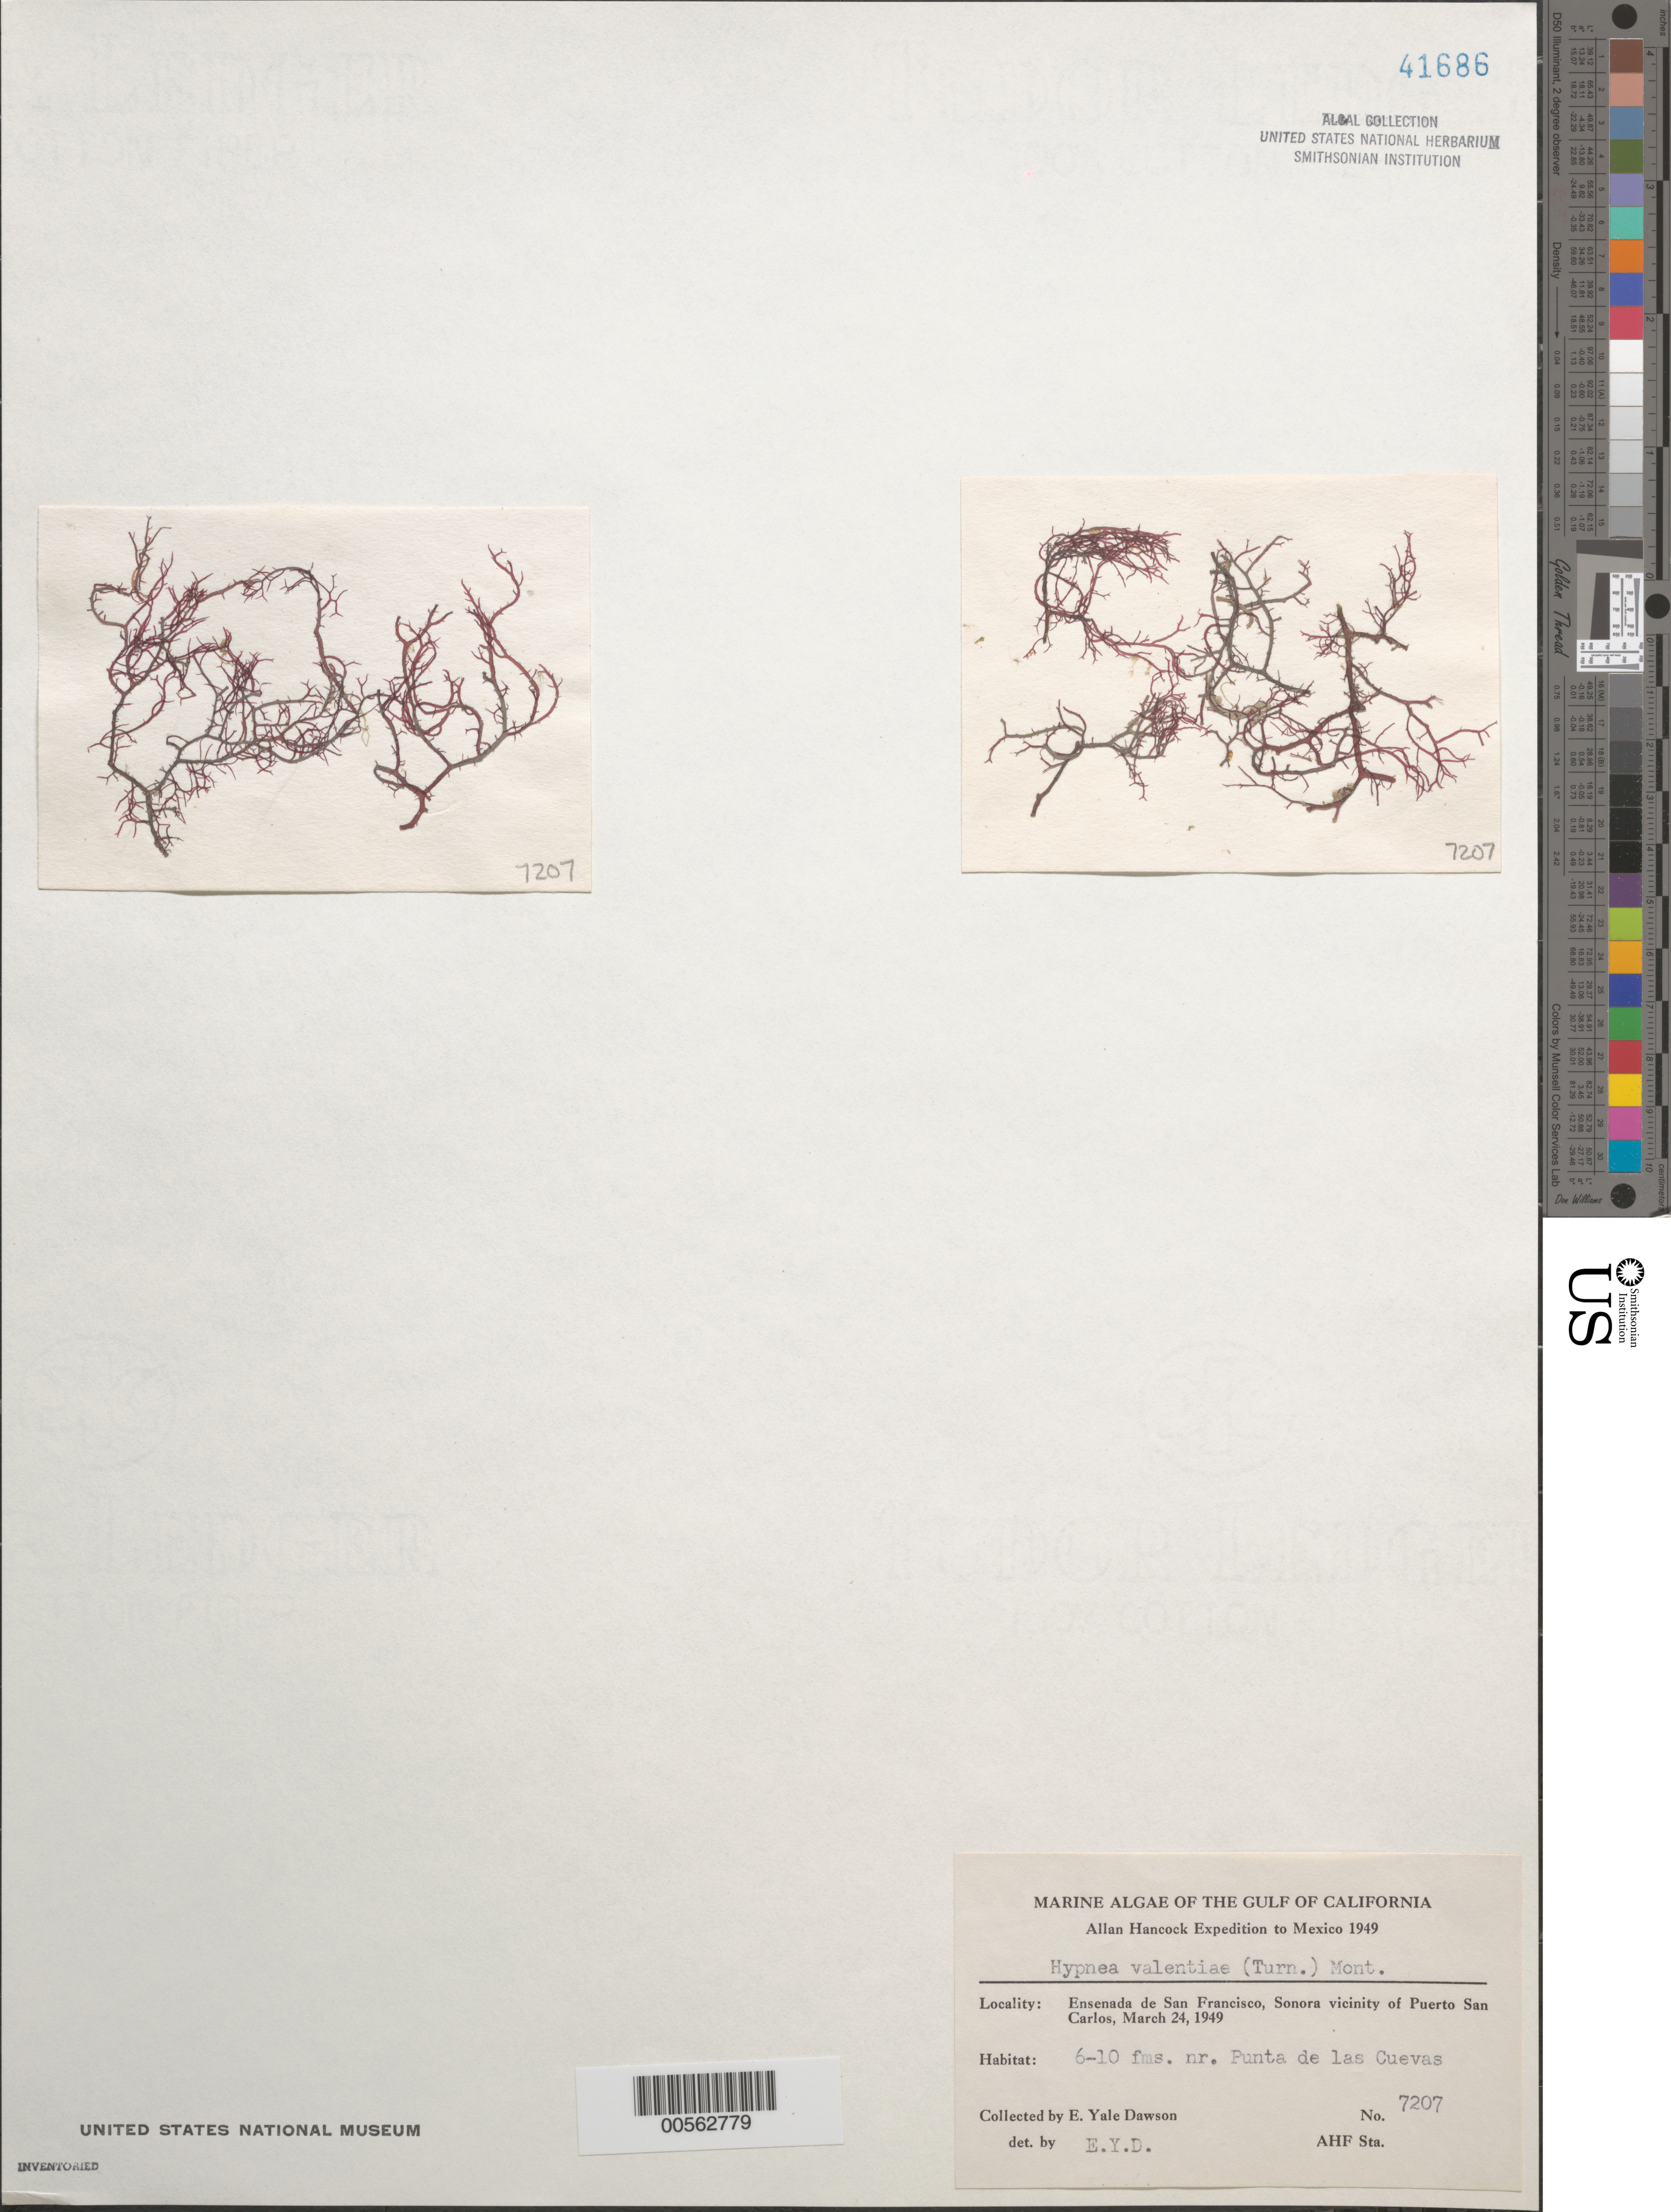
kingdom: Plantae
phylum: Rhodophyta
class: Florideophyceae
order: Gigartinales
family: Cystocloniaceae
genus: Hypnea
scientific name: Hypnea valentiae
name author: (Turner) Mont.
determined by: Dawson, E. Y.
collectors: E. Y. Dawson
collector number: EYD 7207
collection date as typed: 24 Mar 1949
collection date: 1949-03-24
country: Mexico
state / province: Sonora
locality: Ensenada de San Francisco, near Puerto San Carlos, near Punta de las Cuevas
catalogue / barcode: US 41686